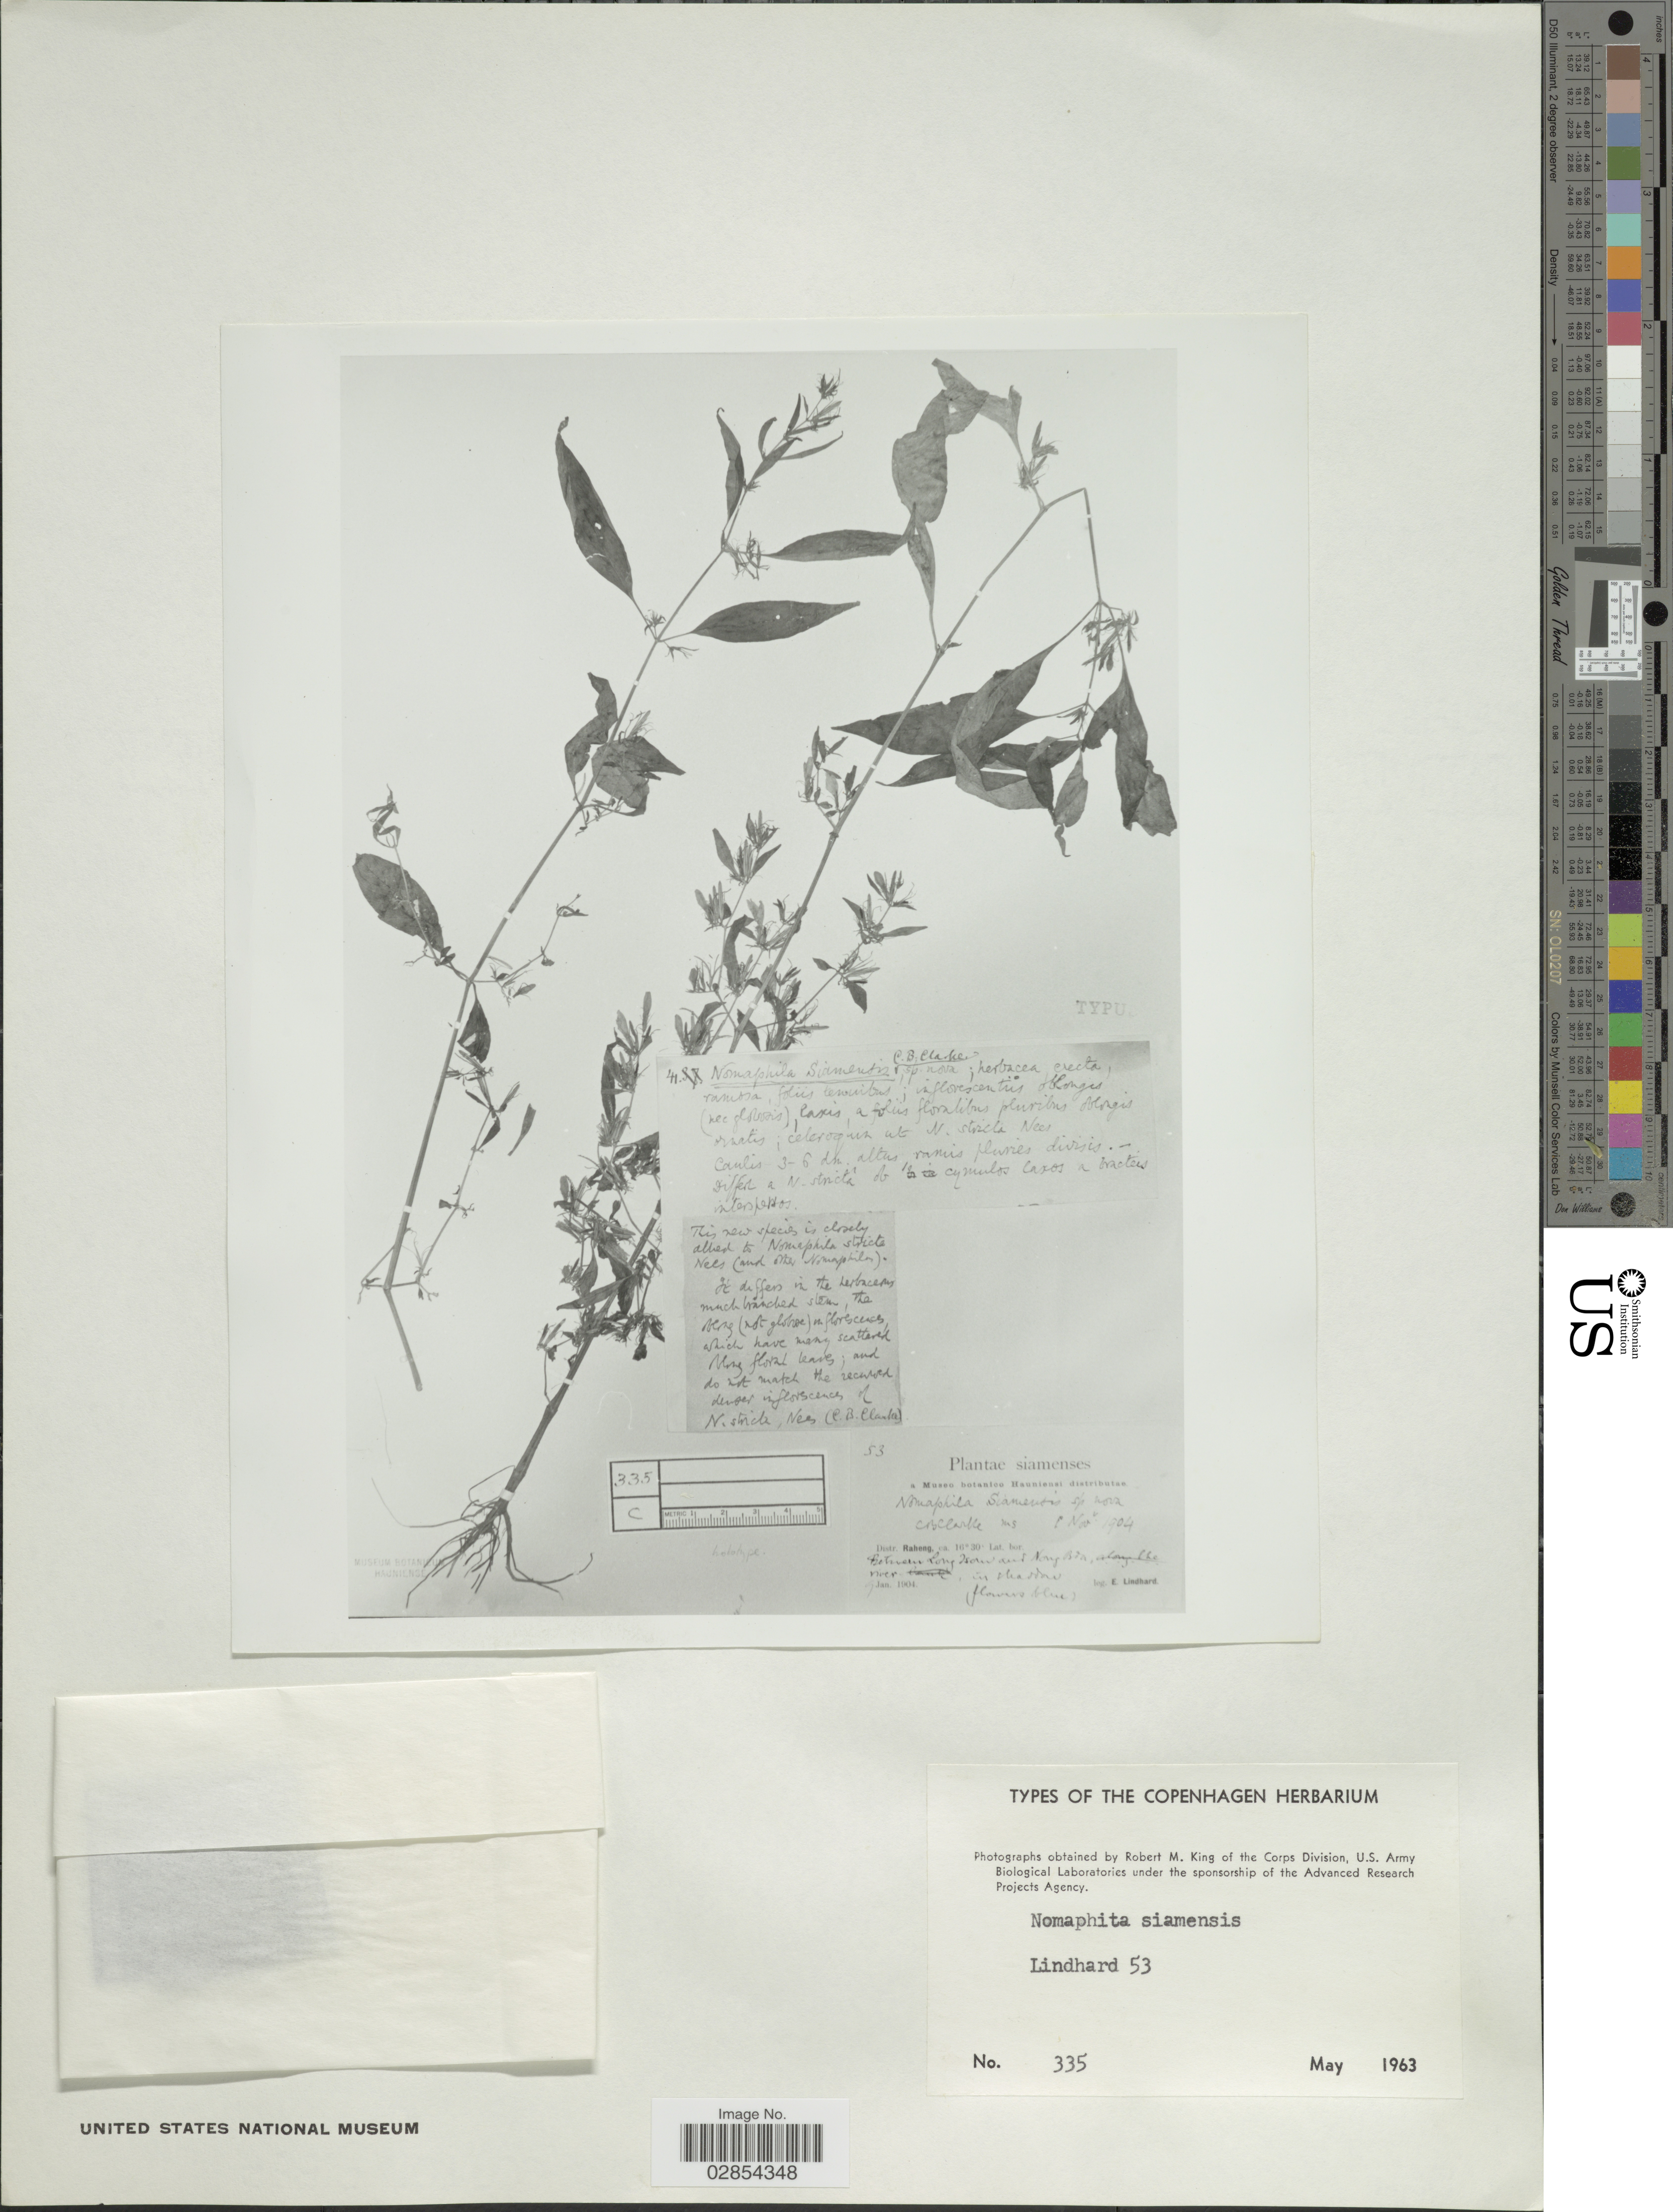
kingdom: Plantae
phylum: Tracheophyta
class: Magnoliopsida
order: Lamiales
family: Acanthaceae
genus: Hygrophila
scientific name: Hygrophila corymbosa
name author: (Blume) Lindau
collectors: Lindhard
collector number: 53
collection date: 1904-01-09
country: Thailand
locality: Siamenses. Distr. Raheng. Between Long Isow and Nong Bia.